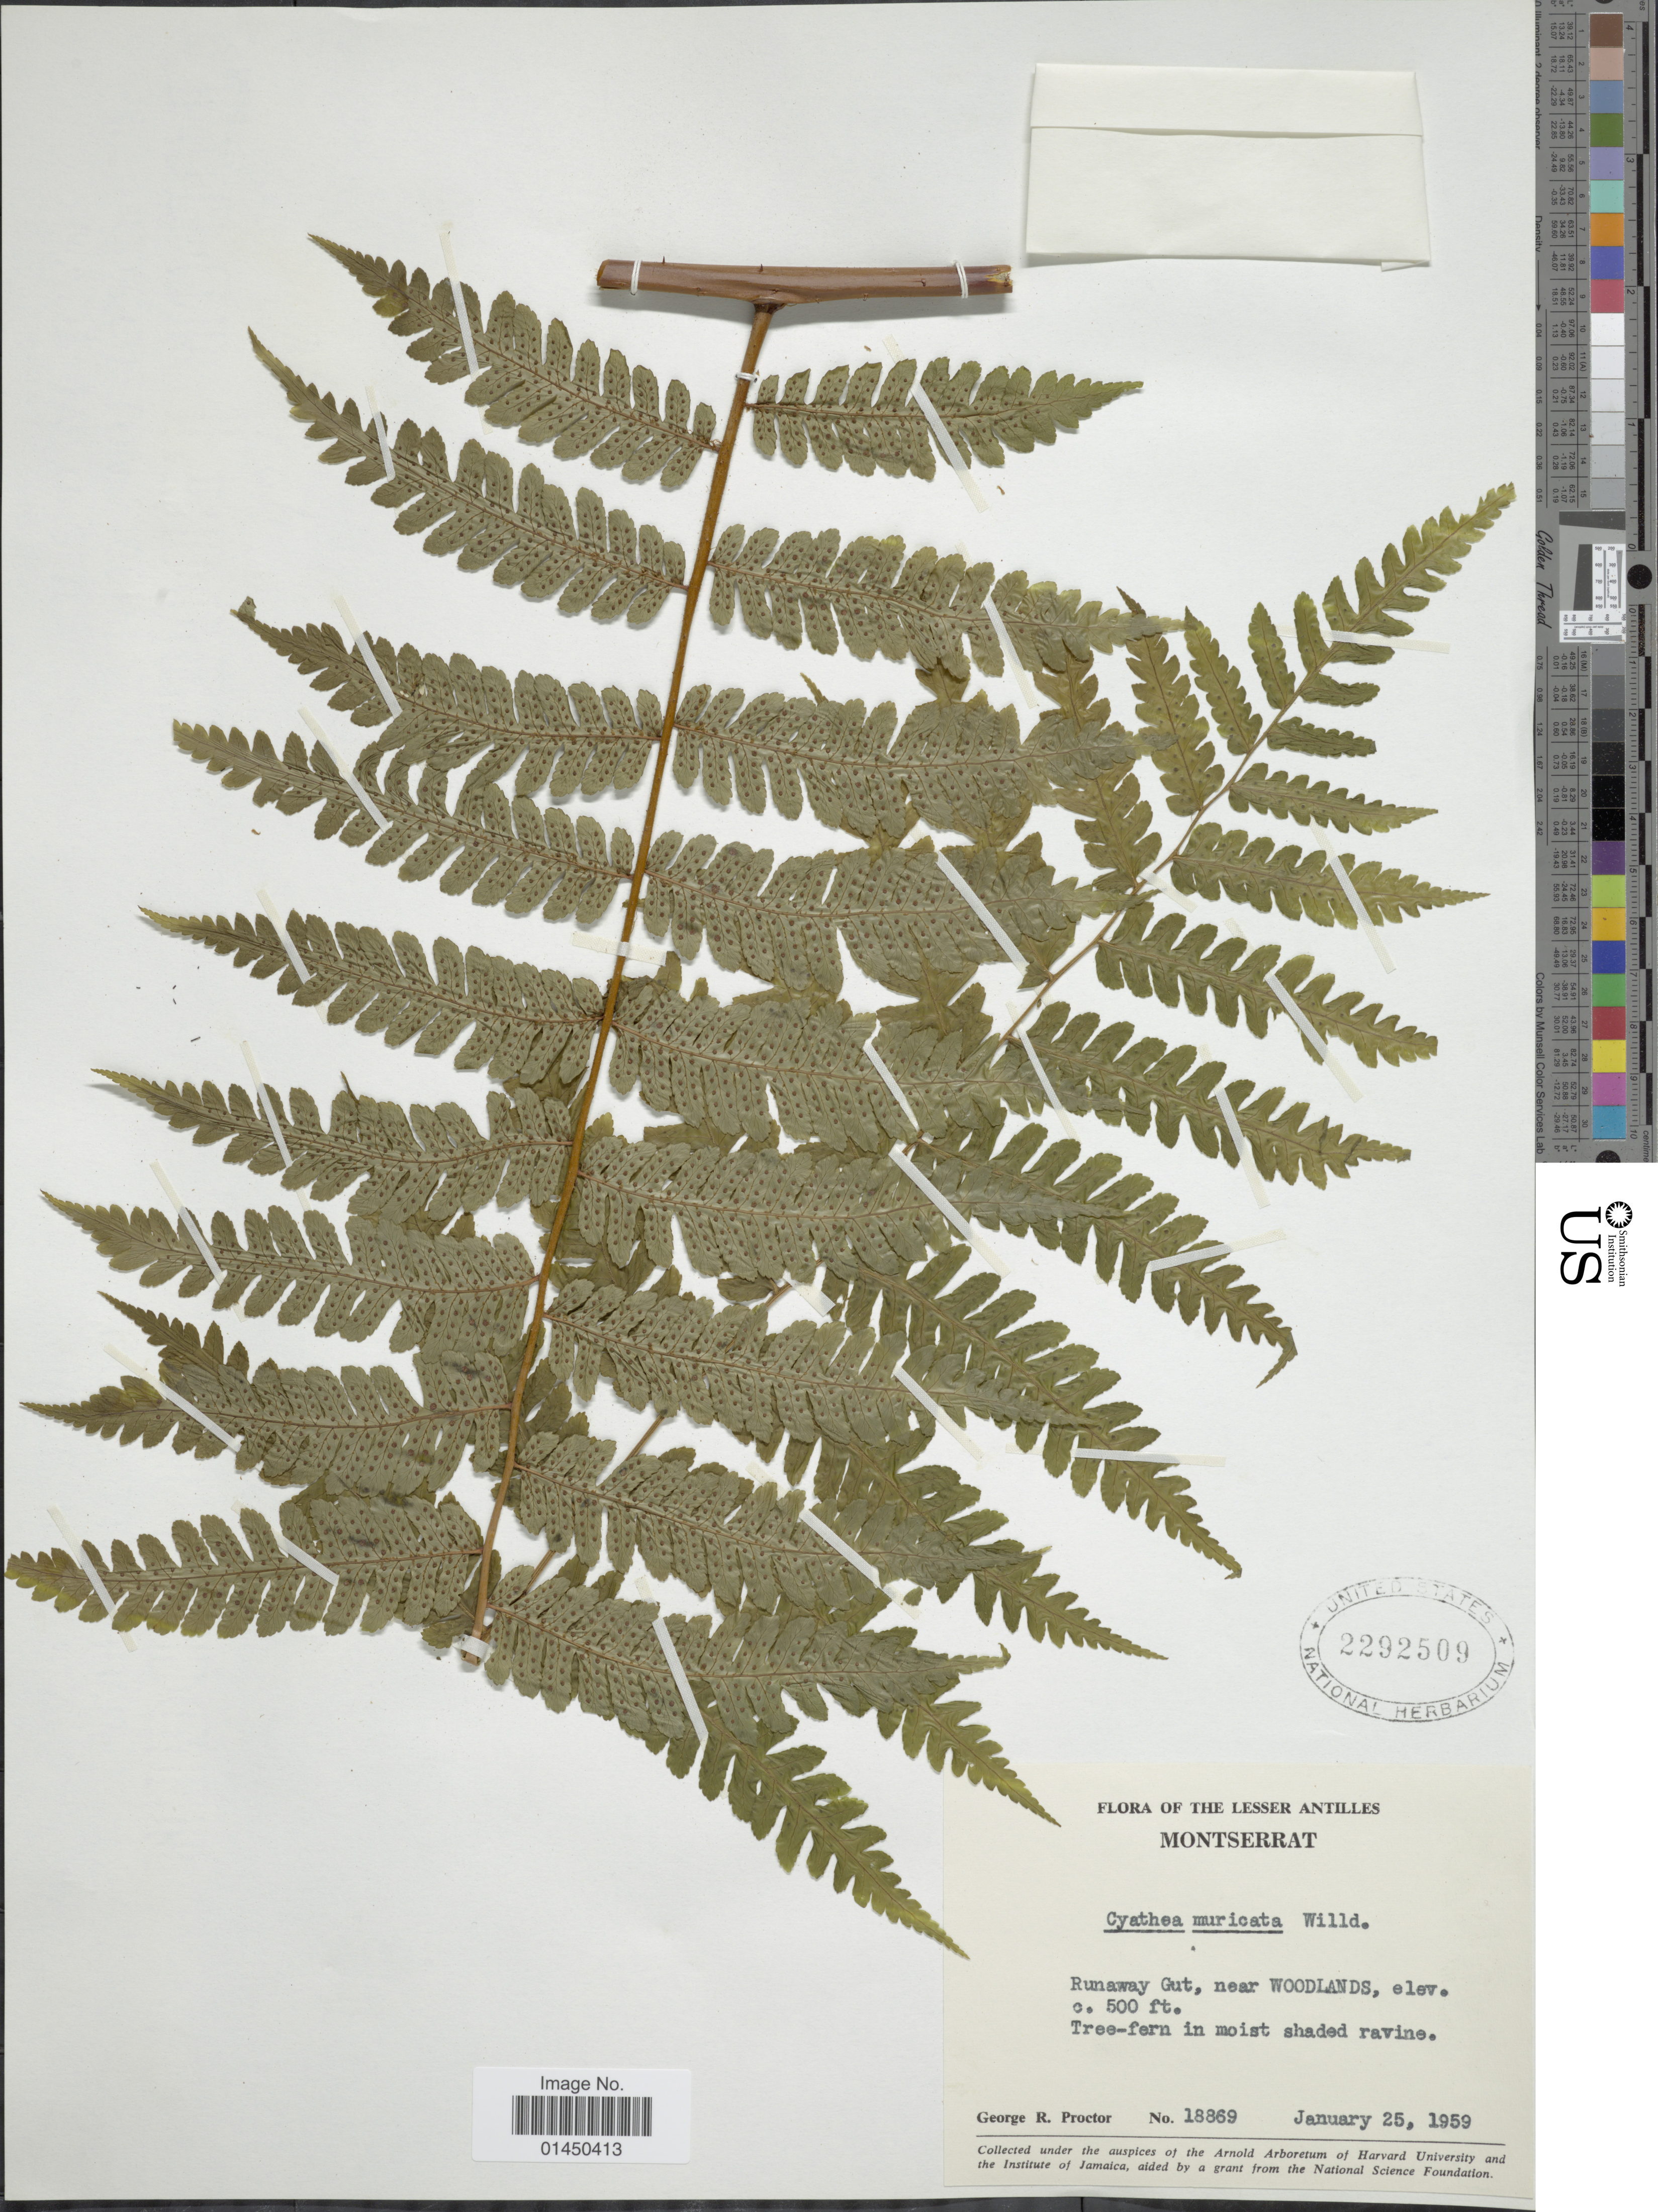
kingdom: Plantae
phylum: Tracheophyta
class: Polypodiopsida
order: Cyatheales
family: Cyatheaceae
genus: Cyathea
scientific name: Cyathea muricata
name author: (Willd.) Fée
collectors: G. R. Proctor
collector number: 18869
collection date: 1959-01-25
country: Montserrat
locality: The Lesser Antilles, Runanaway Gut, near Woodlands.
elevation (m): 152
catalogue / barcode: US 2292509